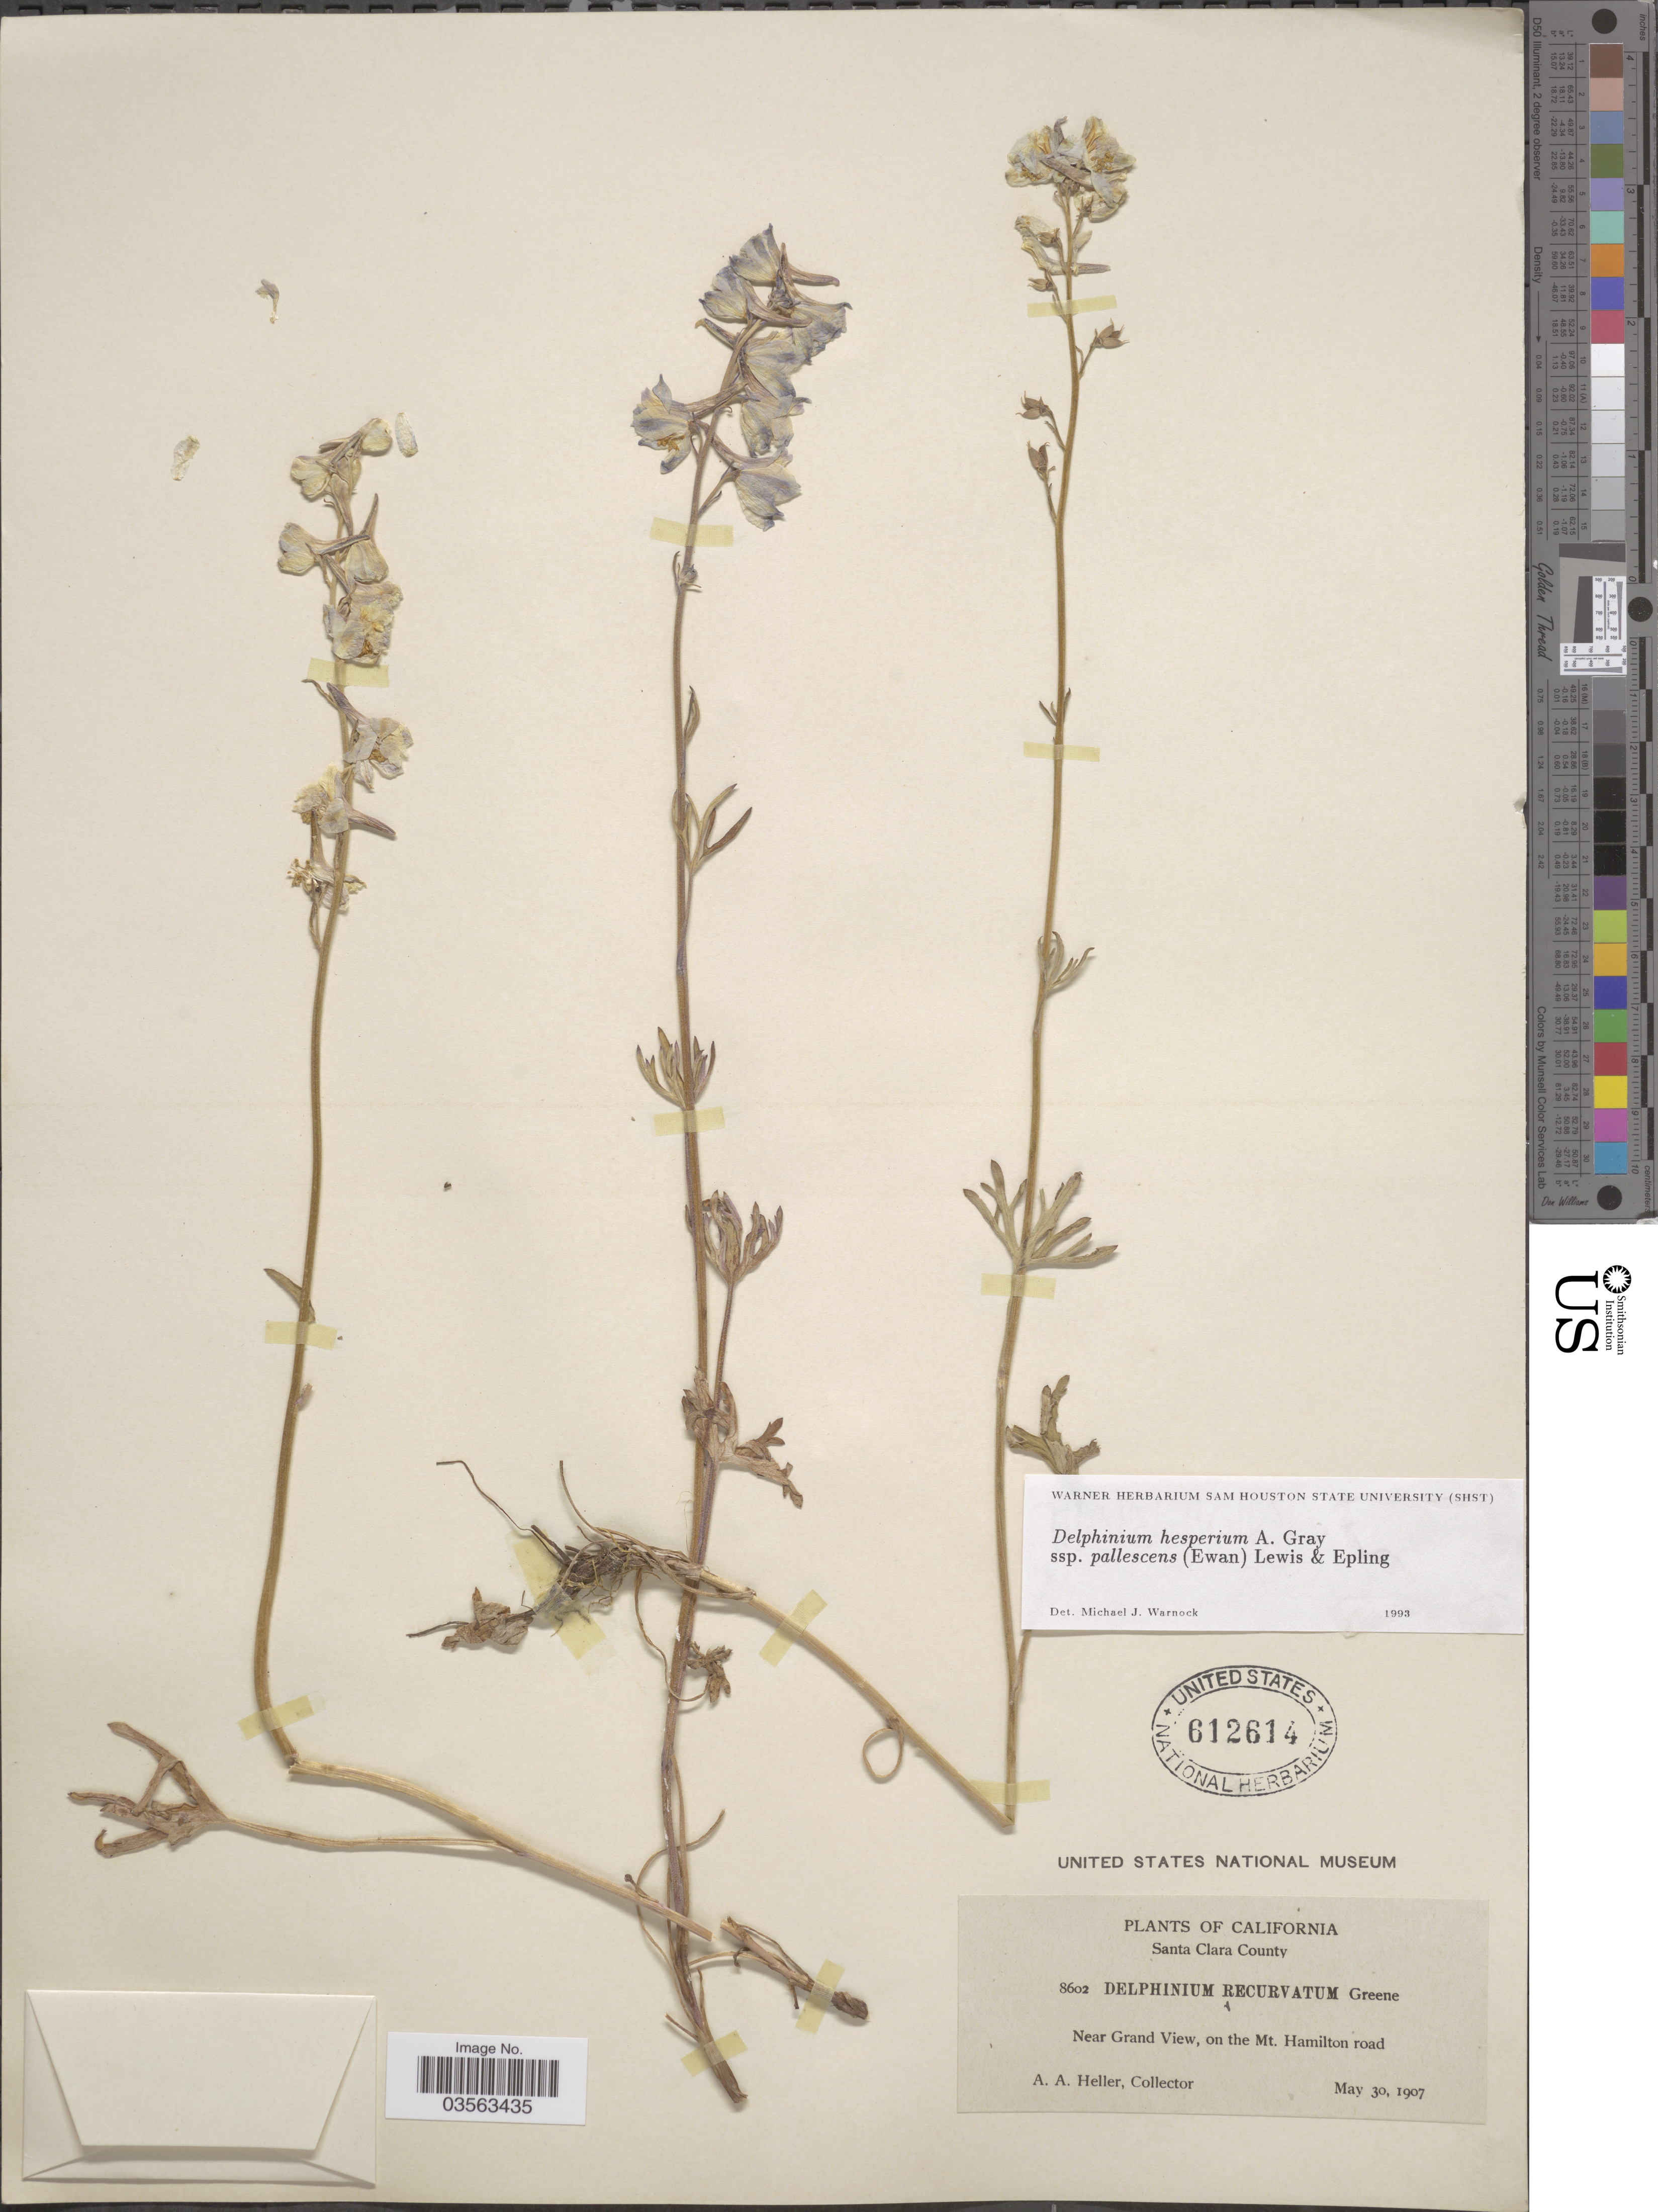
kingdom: Plantae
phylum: Tracheophyta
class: Magnoliopsida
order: Ranunculales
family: Ranunculaceae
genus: Delphinium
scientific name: Delphinium hesperium subsp. pallescens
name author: (Ewan) F. H. Lewis & Epling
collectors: A. A. Heller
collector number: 8602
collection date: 1907-05-30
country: United States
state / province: California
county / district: Santa Clara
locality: Santa Clara County. Near Grand View, on the Mt. Hamilton road.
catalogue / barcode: US 612614